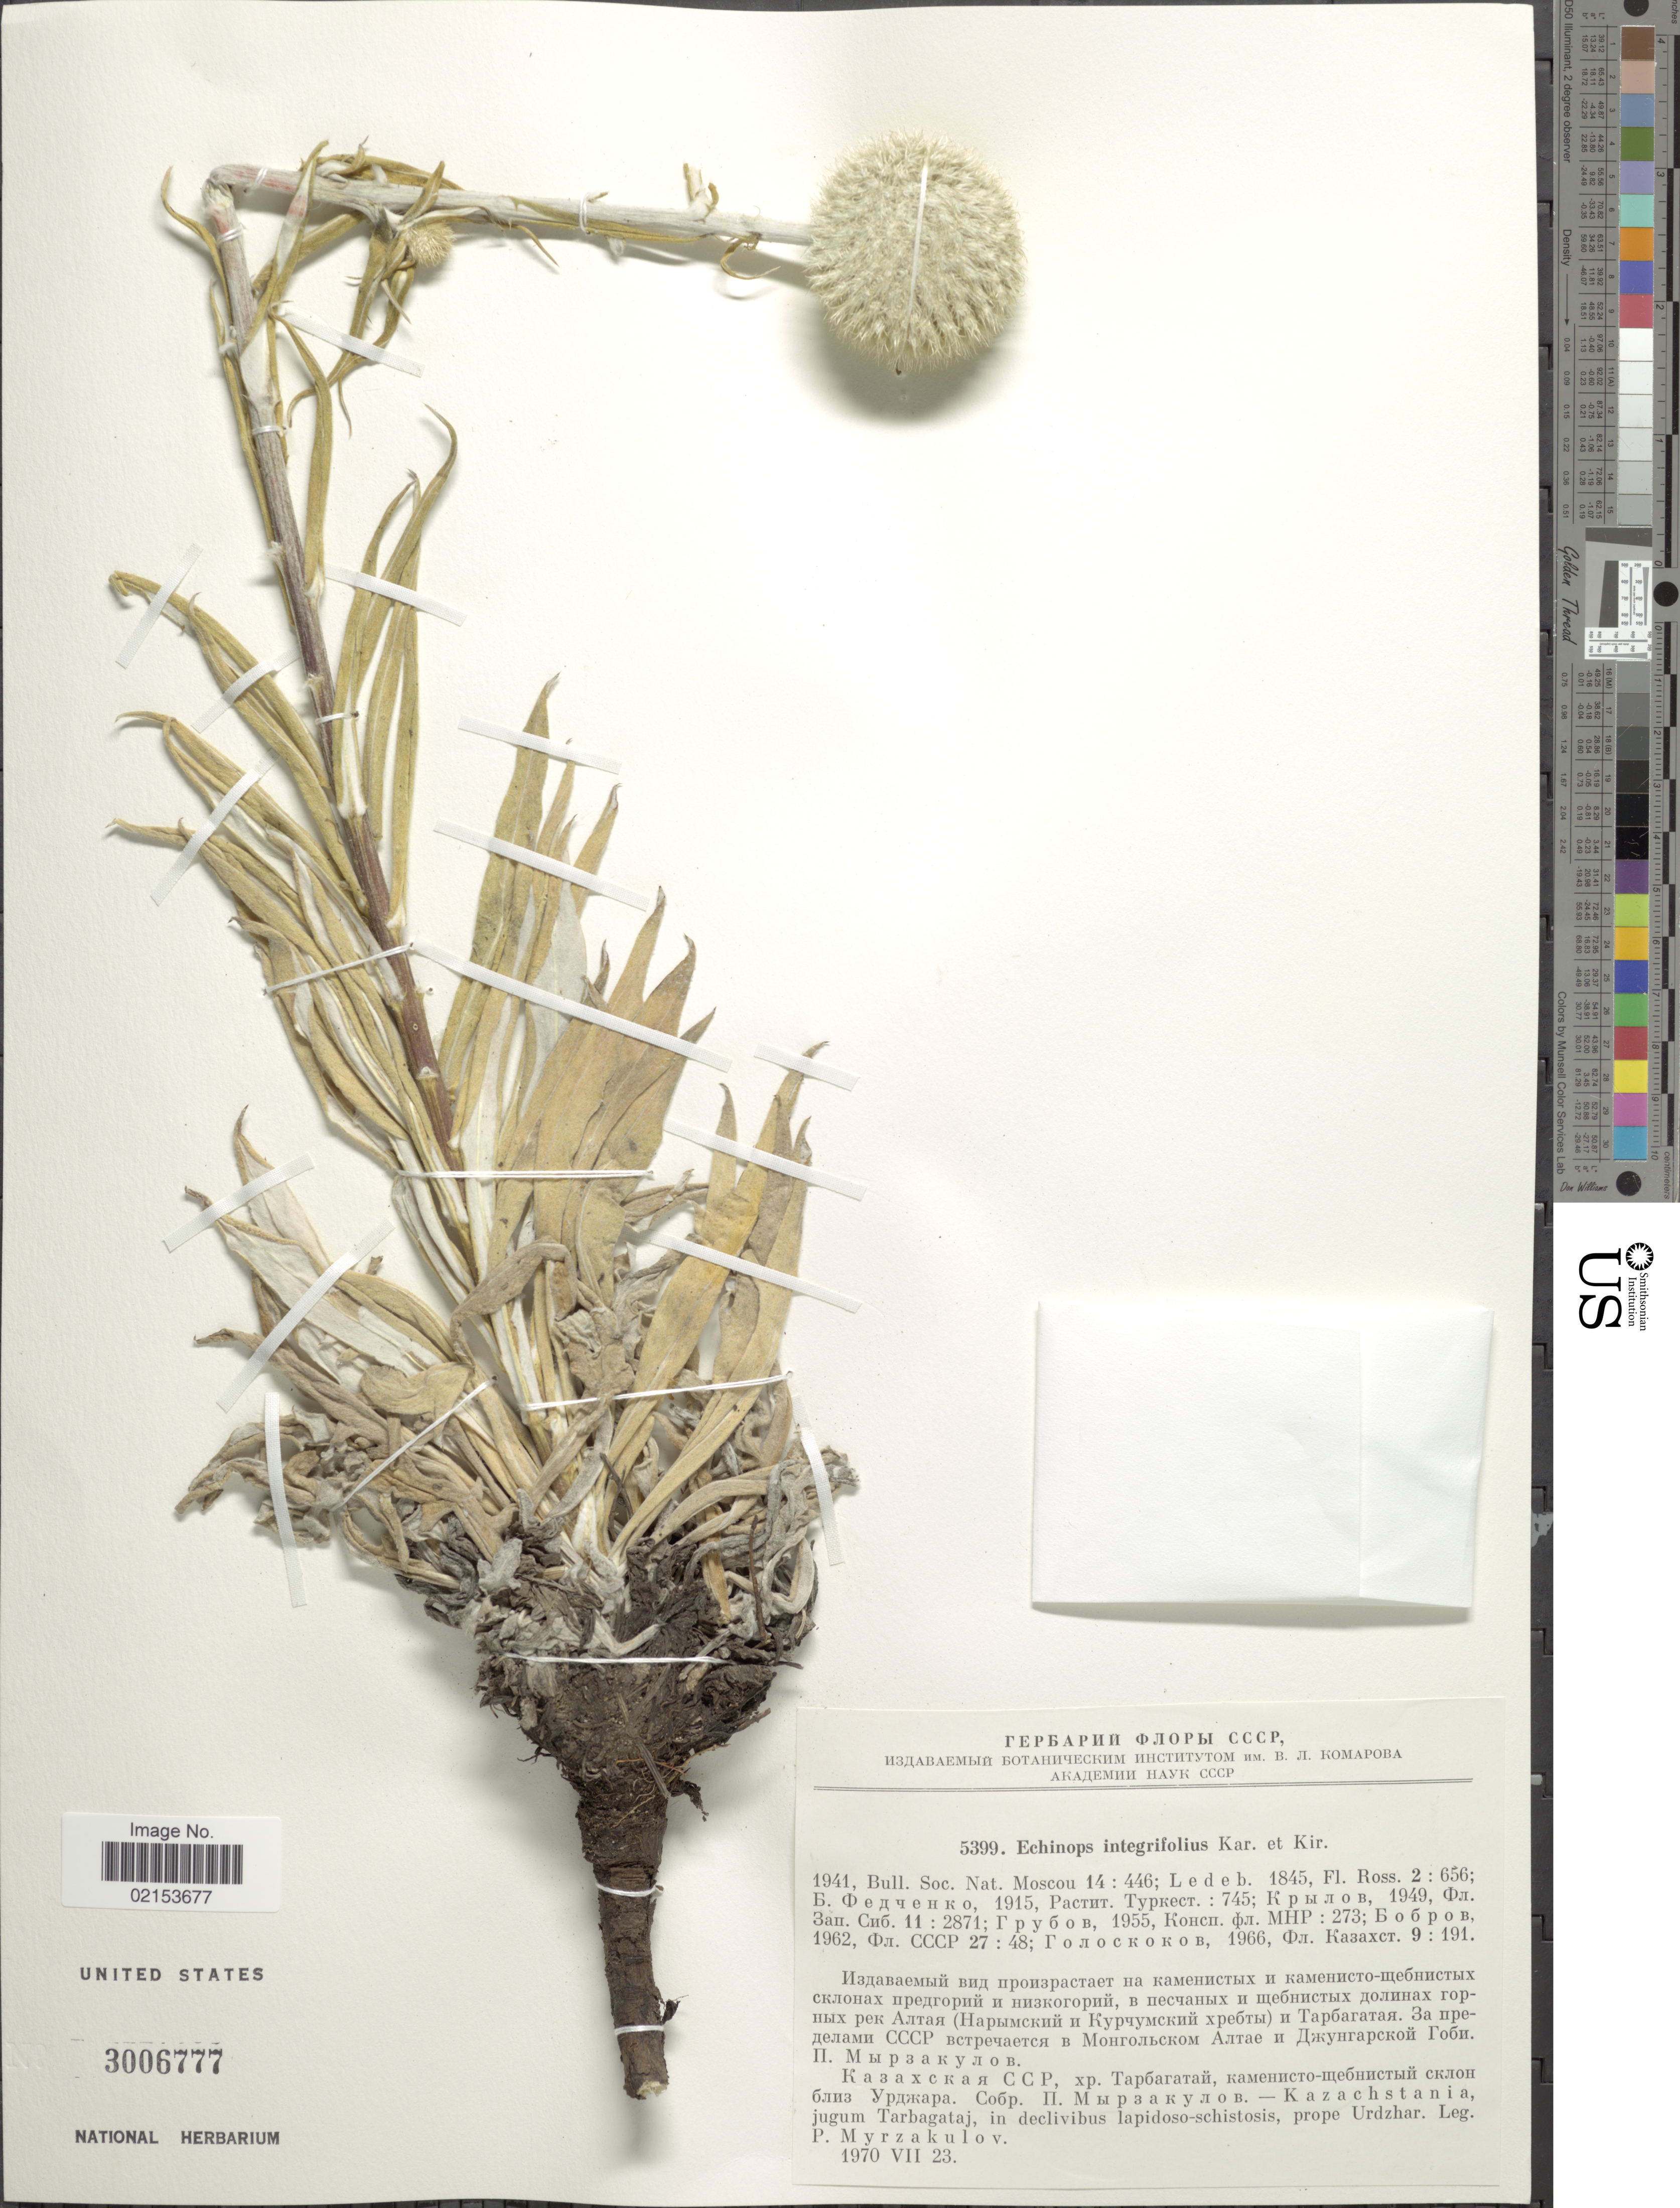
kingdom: Plantae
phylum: Tracheophyta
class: Magnoliopsida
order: Asterales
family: Asteraceae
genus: Echinops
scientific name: Echinops integrifolius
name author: Kar. & Kir.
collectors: P. Myrzakulov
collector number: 5399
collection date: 1970-07-23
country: Kazakhstan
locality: Jugum Tarbagataj, prope Urdzhar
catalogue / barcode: US 3006777